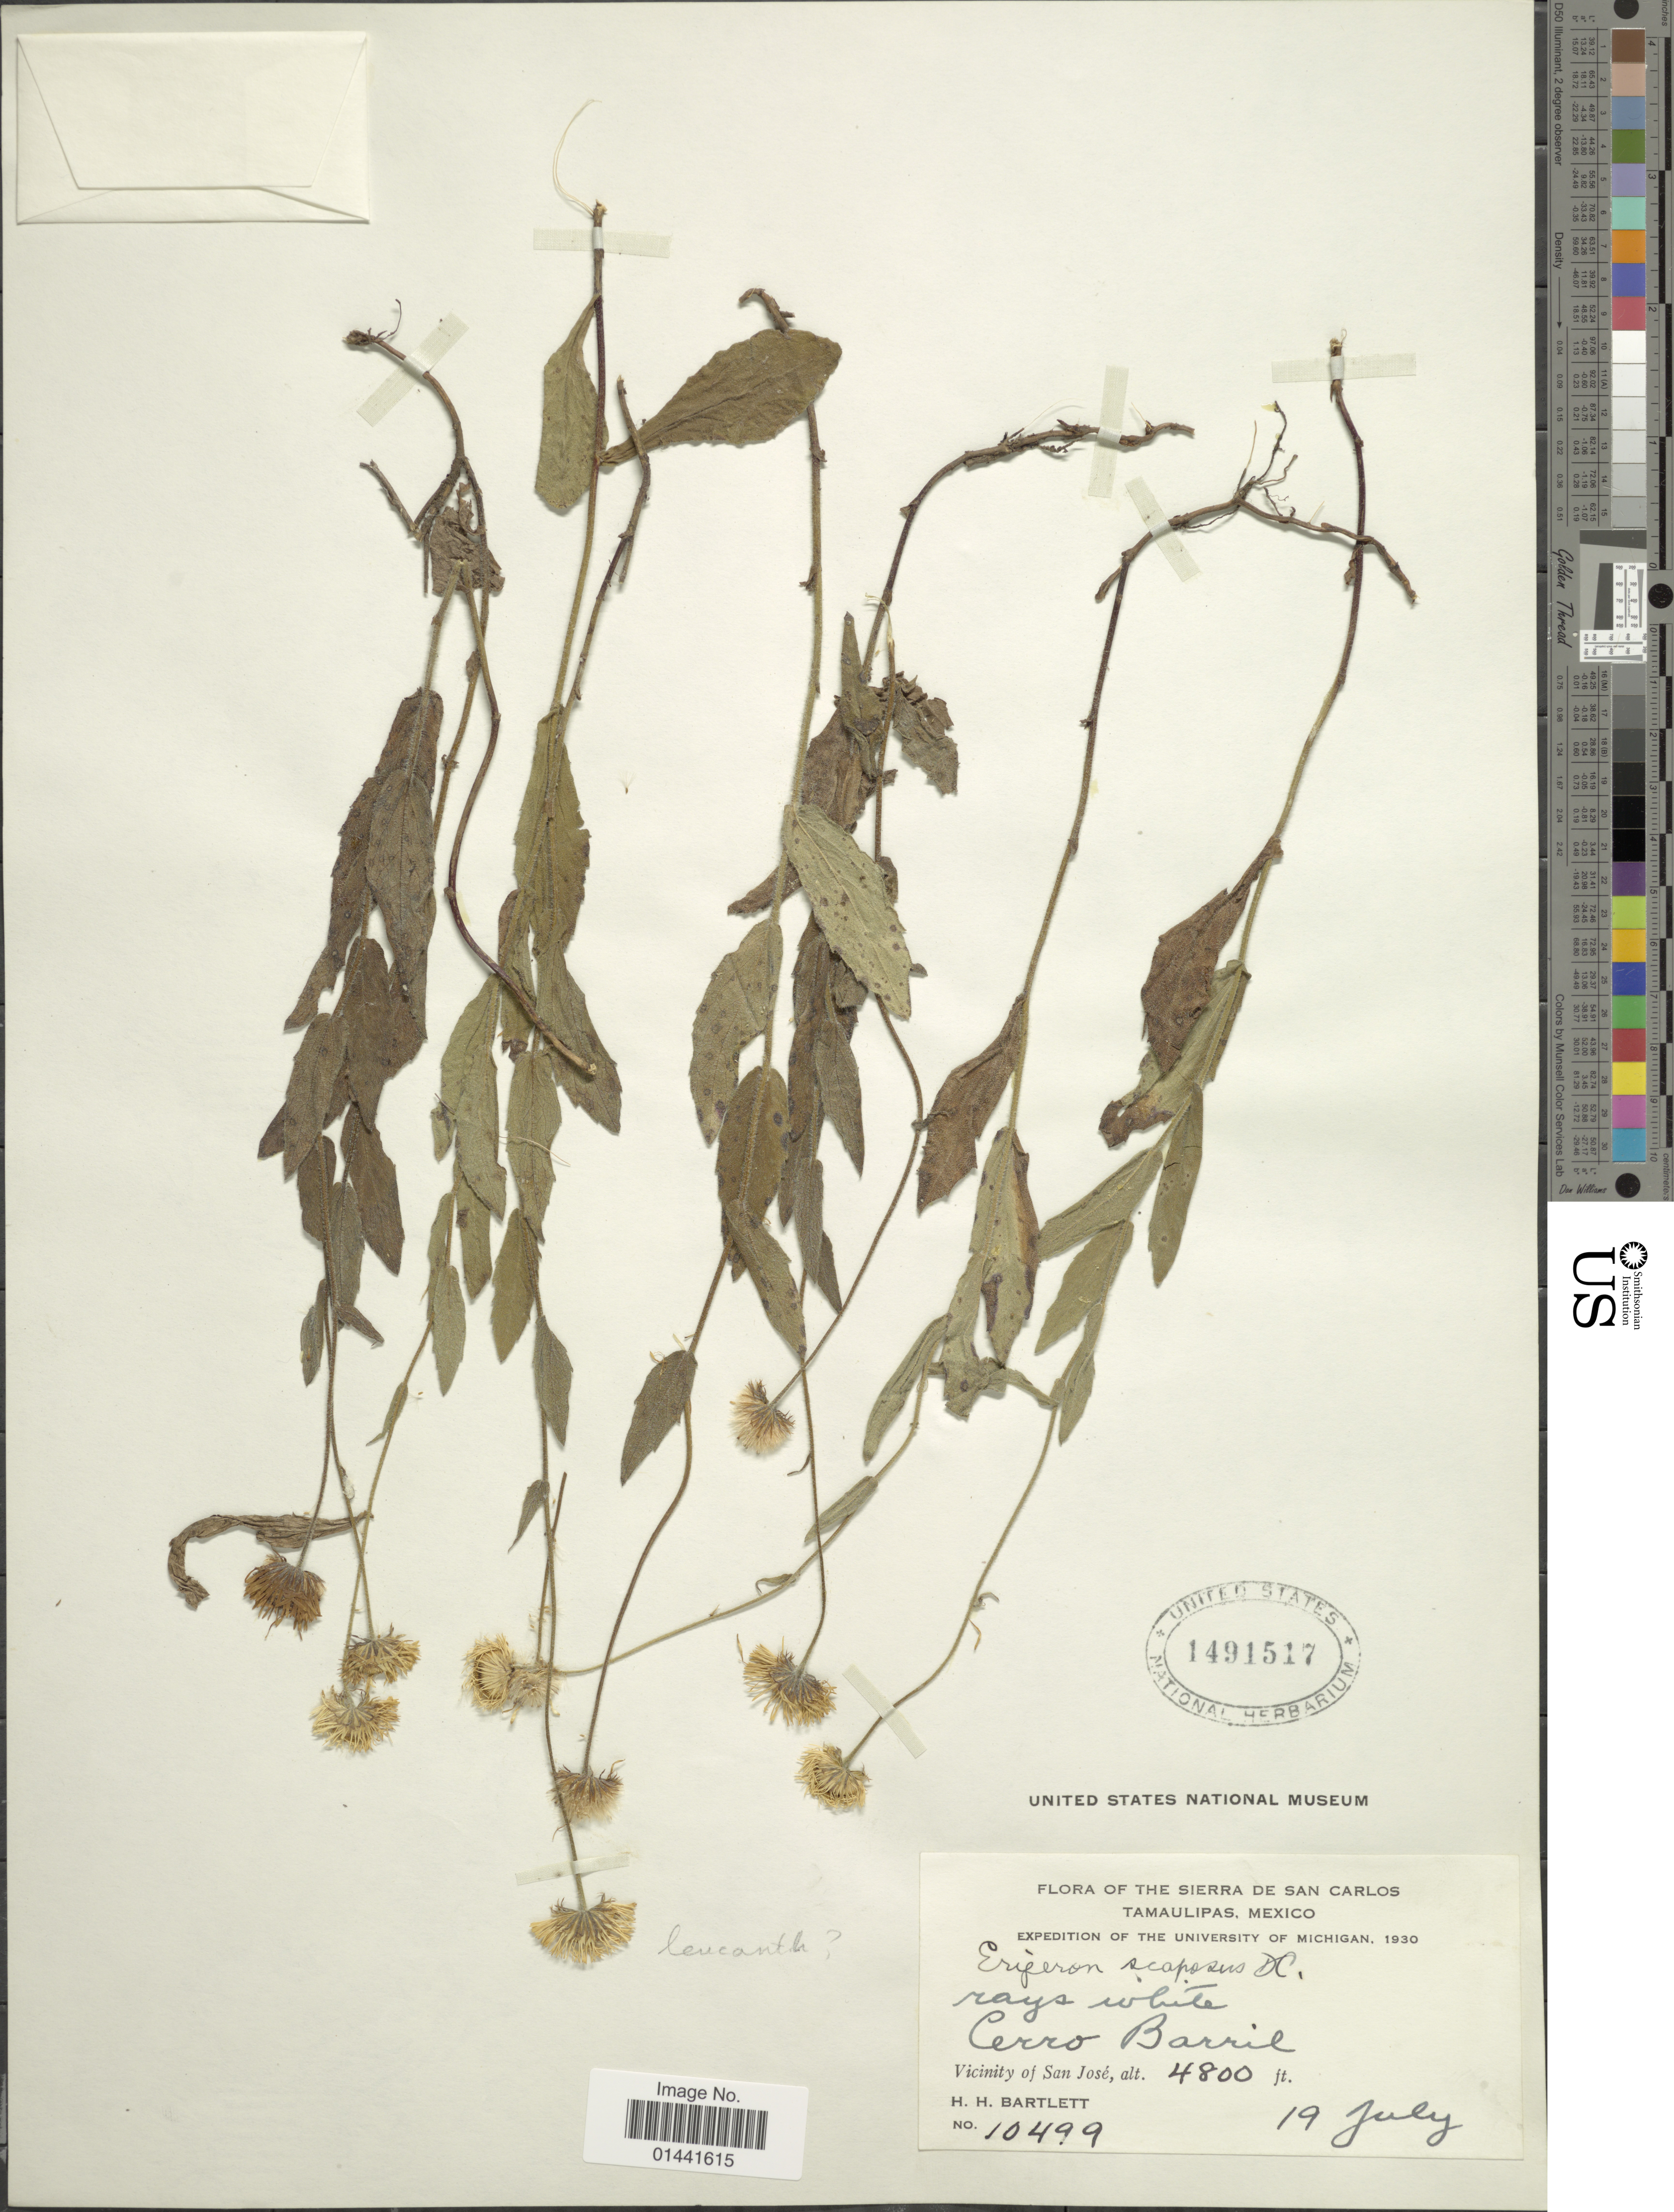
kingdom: Plantae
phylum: Tracheophyta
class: Magnoliopsida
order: Asterales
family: Asteraceae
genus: Erigeron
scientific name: Erigeron maximus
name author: Otto ex DC.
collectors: H. H. Bartlett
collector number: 10499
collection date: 1930-07-19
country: Mexico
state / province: Tamaulipas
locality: Sierra de San Carlos, Cerro Barril, Vicinity of San José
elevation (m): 1463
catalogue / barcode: US 1491517